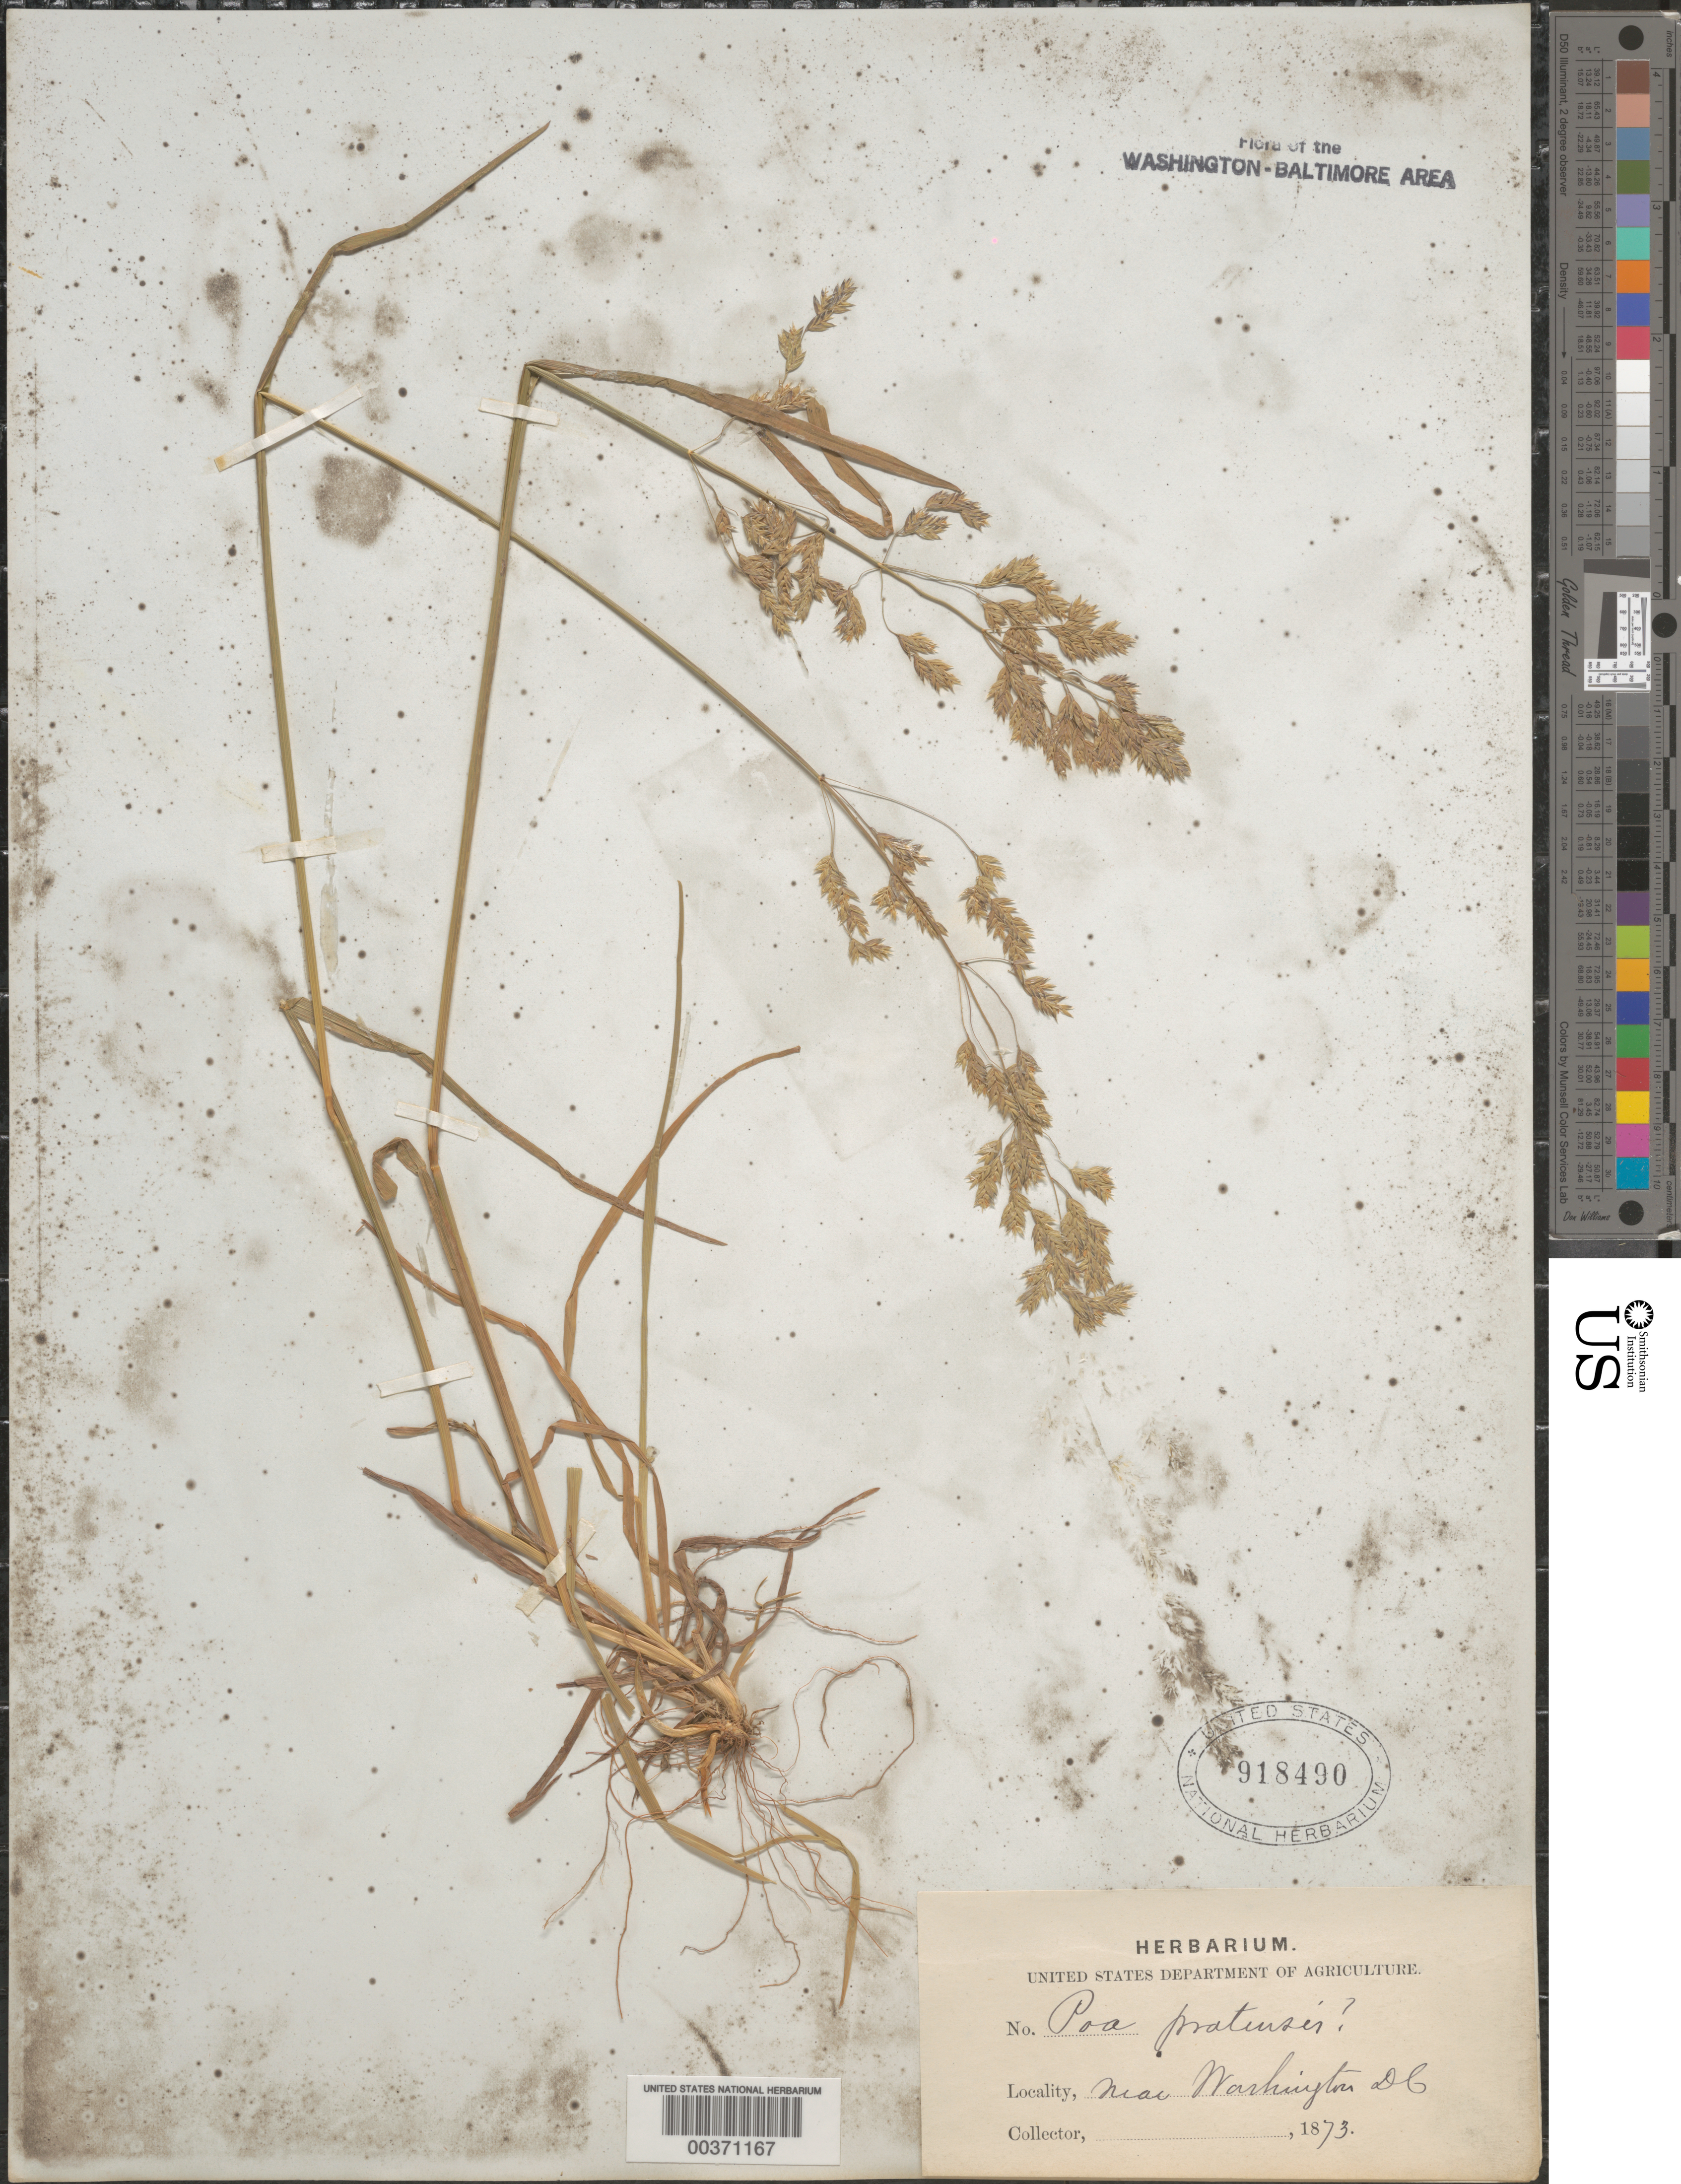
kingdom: Plantae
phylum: Tracheophyta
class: Liliopsida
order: Poales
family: Poaceae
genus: Poa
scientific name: Poa pratensis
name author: L.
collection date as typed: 1873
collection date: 1873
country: United States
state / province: District of Columbia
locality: Washington DC area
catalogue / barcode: US 918490